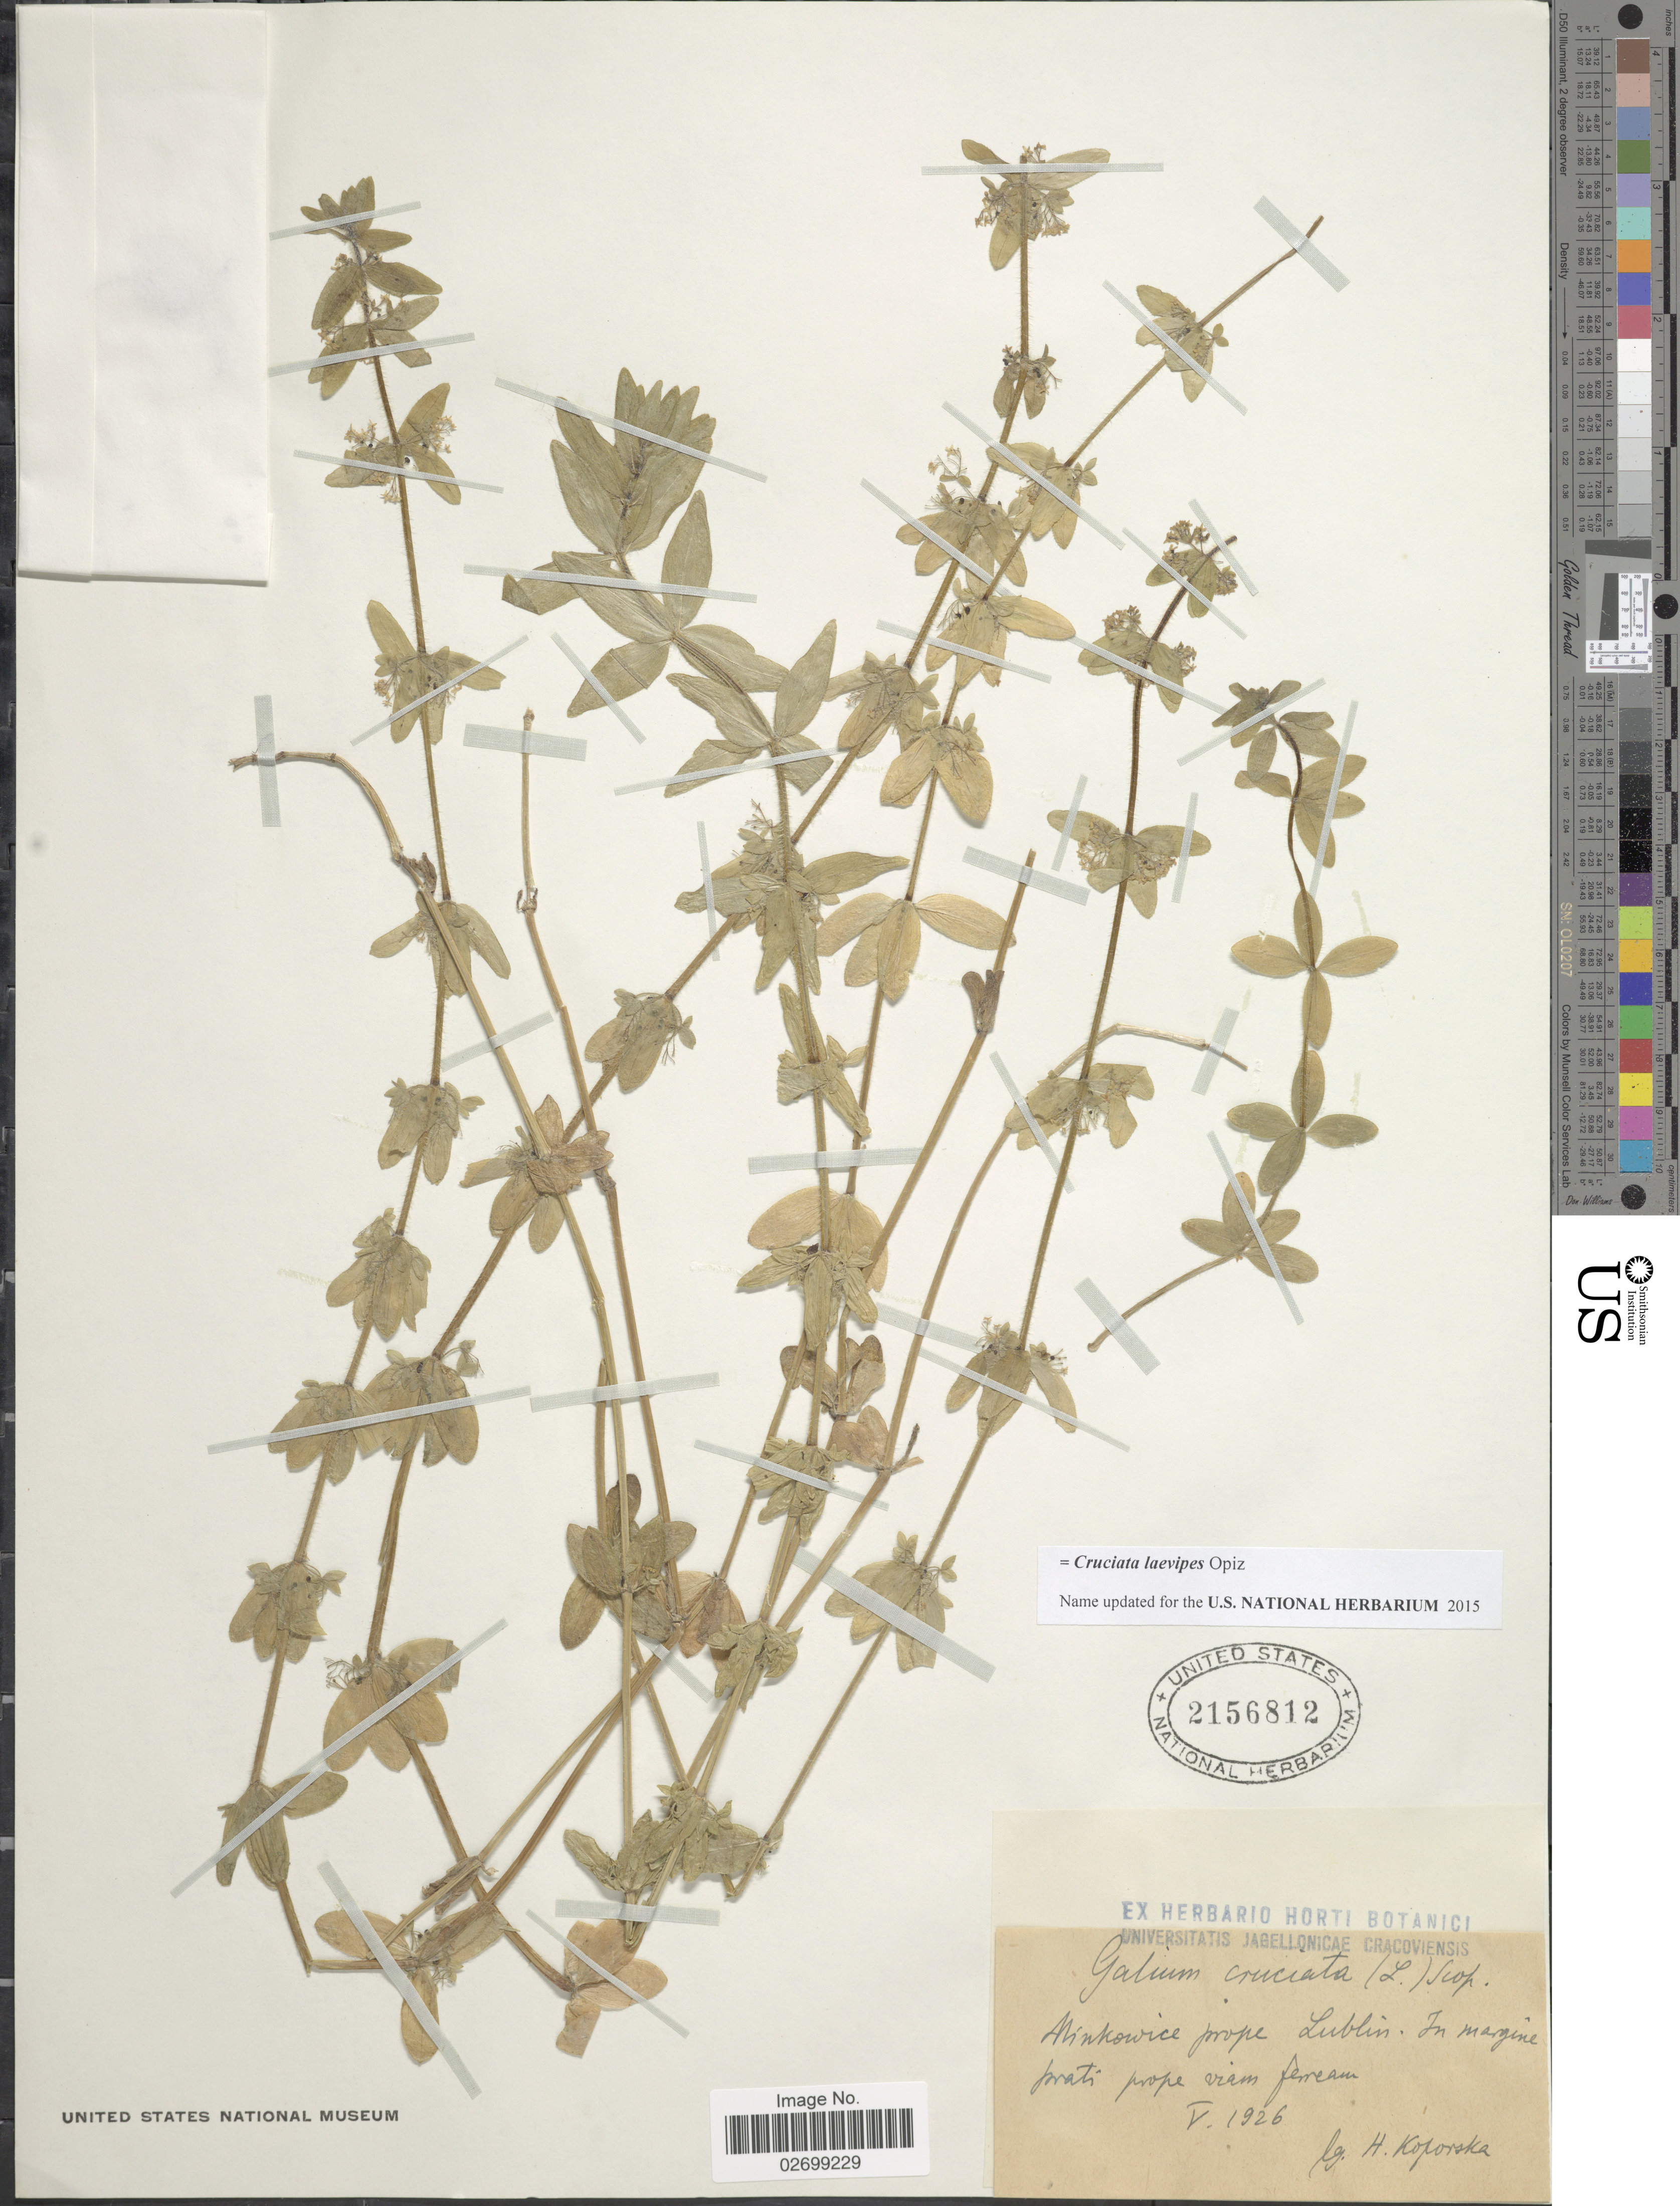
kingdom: Plantae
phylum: Tracheophyta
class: Magnoliopsida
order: Gentianales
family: Rubiaceae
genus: Cruciata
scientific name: Cruciata laevipes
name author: Opiz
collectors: H. Koporska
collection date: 1926-05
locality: Akinkowice prope Lublin, in margine prati prope via ferreaum [interpreted]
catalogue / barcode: US 2156812